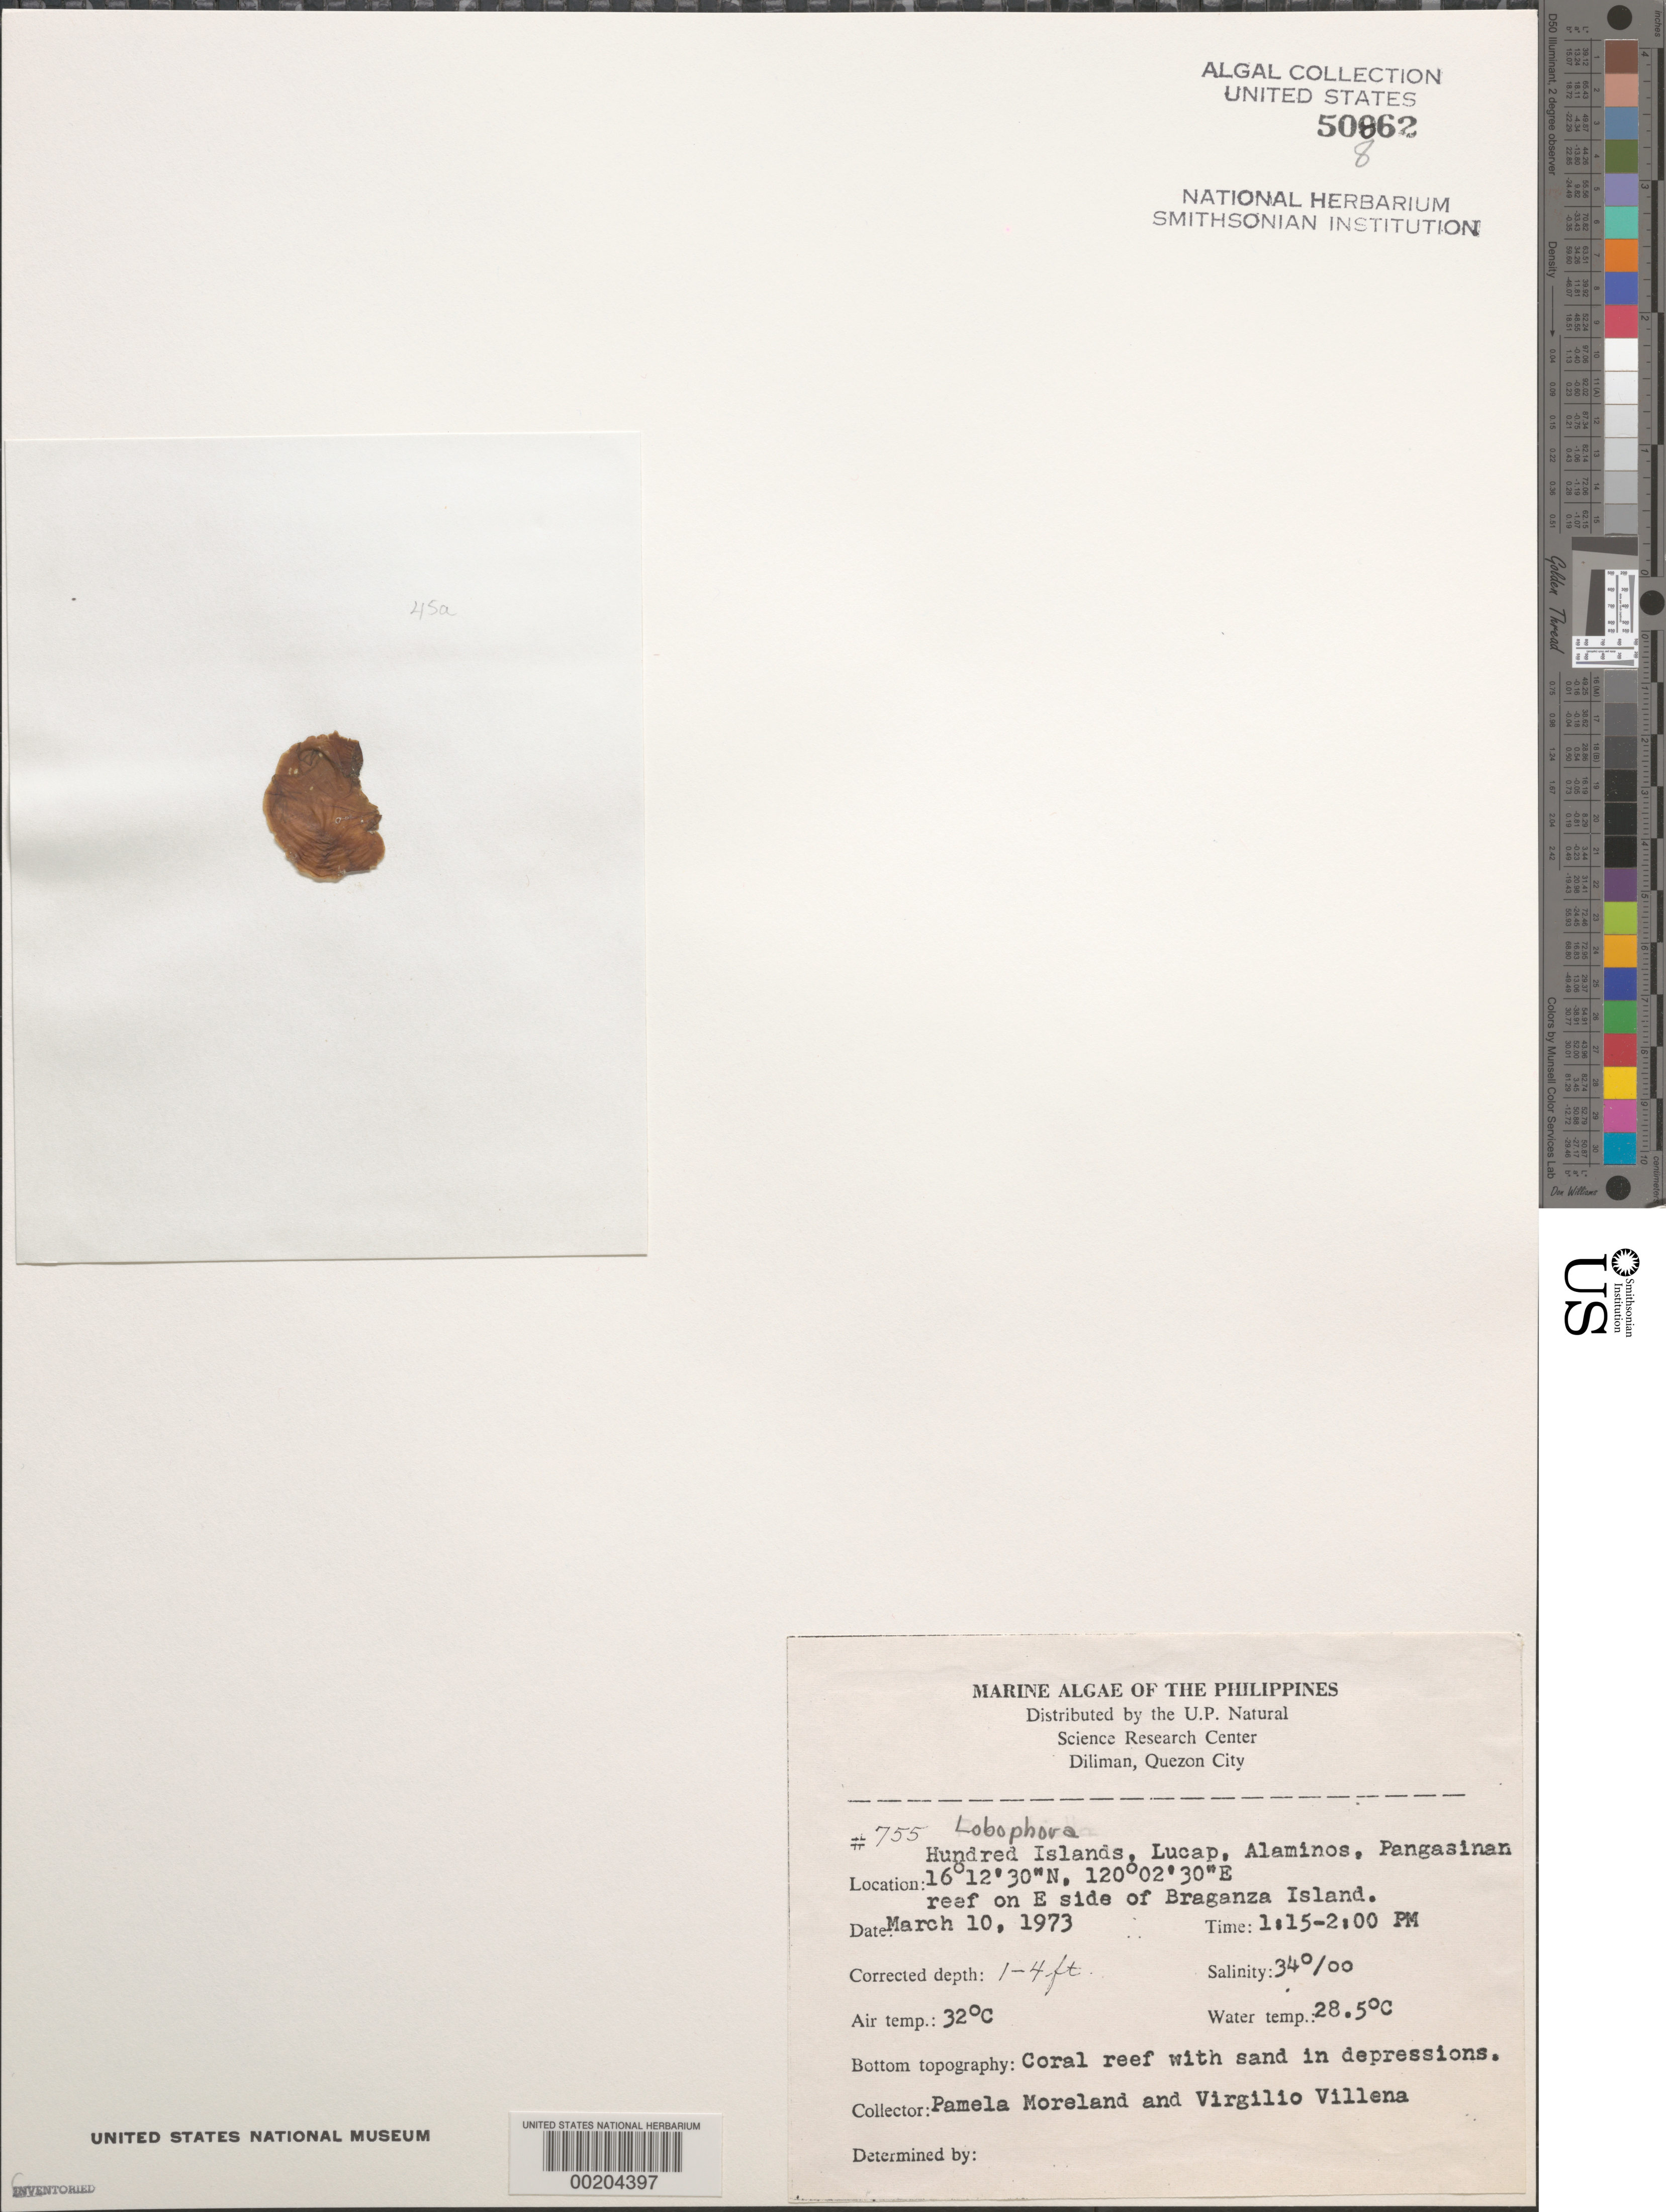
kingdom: Chromista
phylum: Ochrophyta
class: Phaeophyceae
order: Dictyotales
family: Dictyotaceae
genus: Lobophora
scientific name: Lobophora sp.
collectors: P. Moreland & V. Villena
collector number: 755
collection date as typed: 10 Mar 1973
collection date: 1973-03-10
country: Philippines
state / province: Ilocos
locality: Hundred islands, lucap, alaminos, pangasinan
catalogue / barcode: US 50862